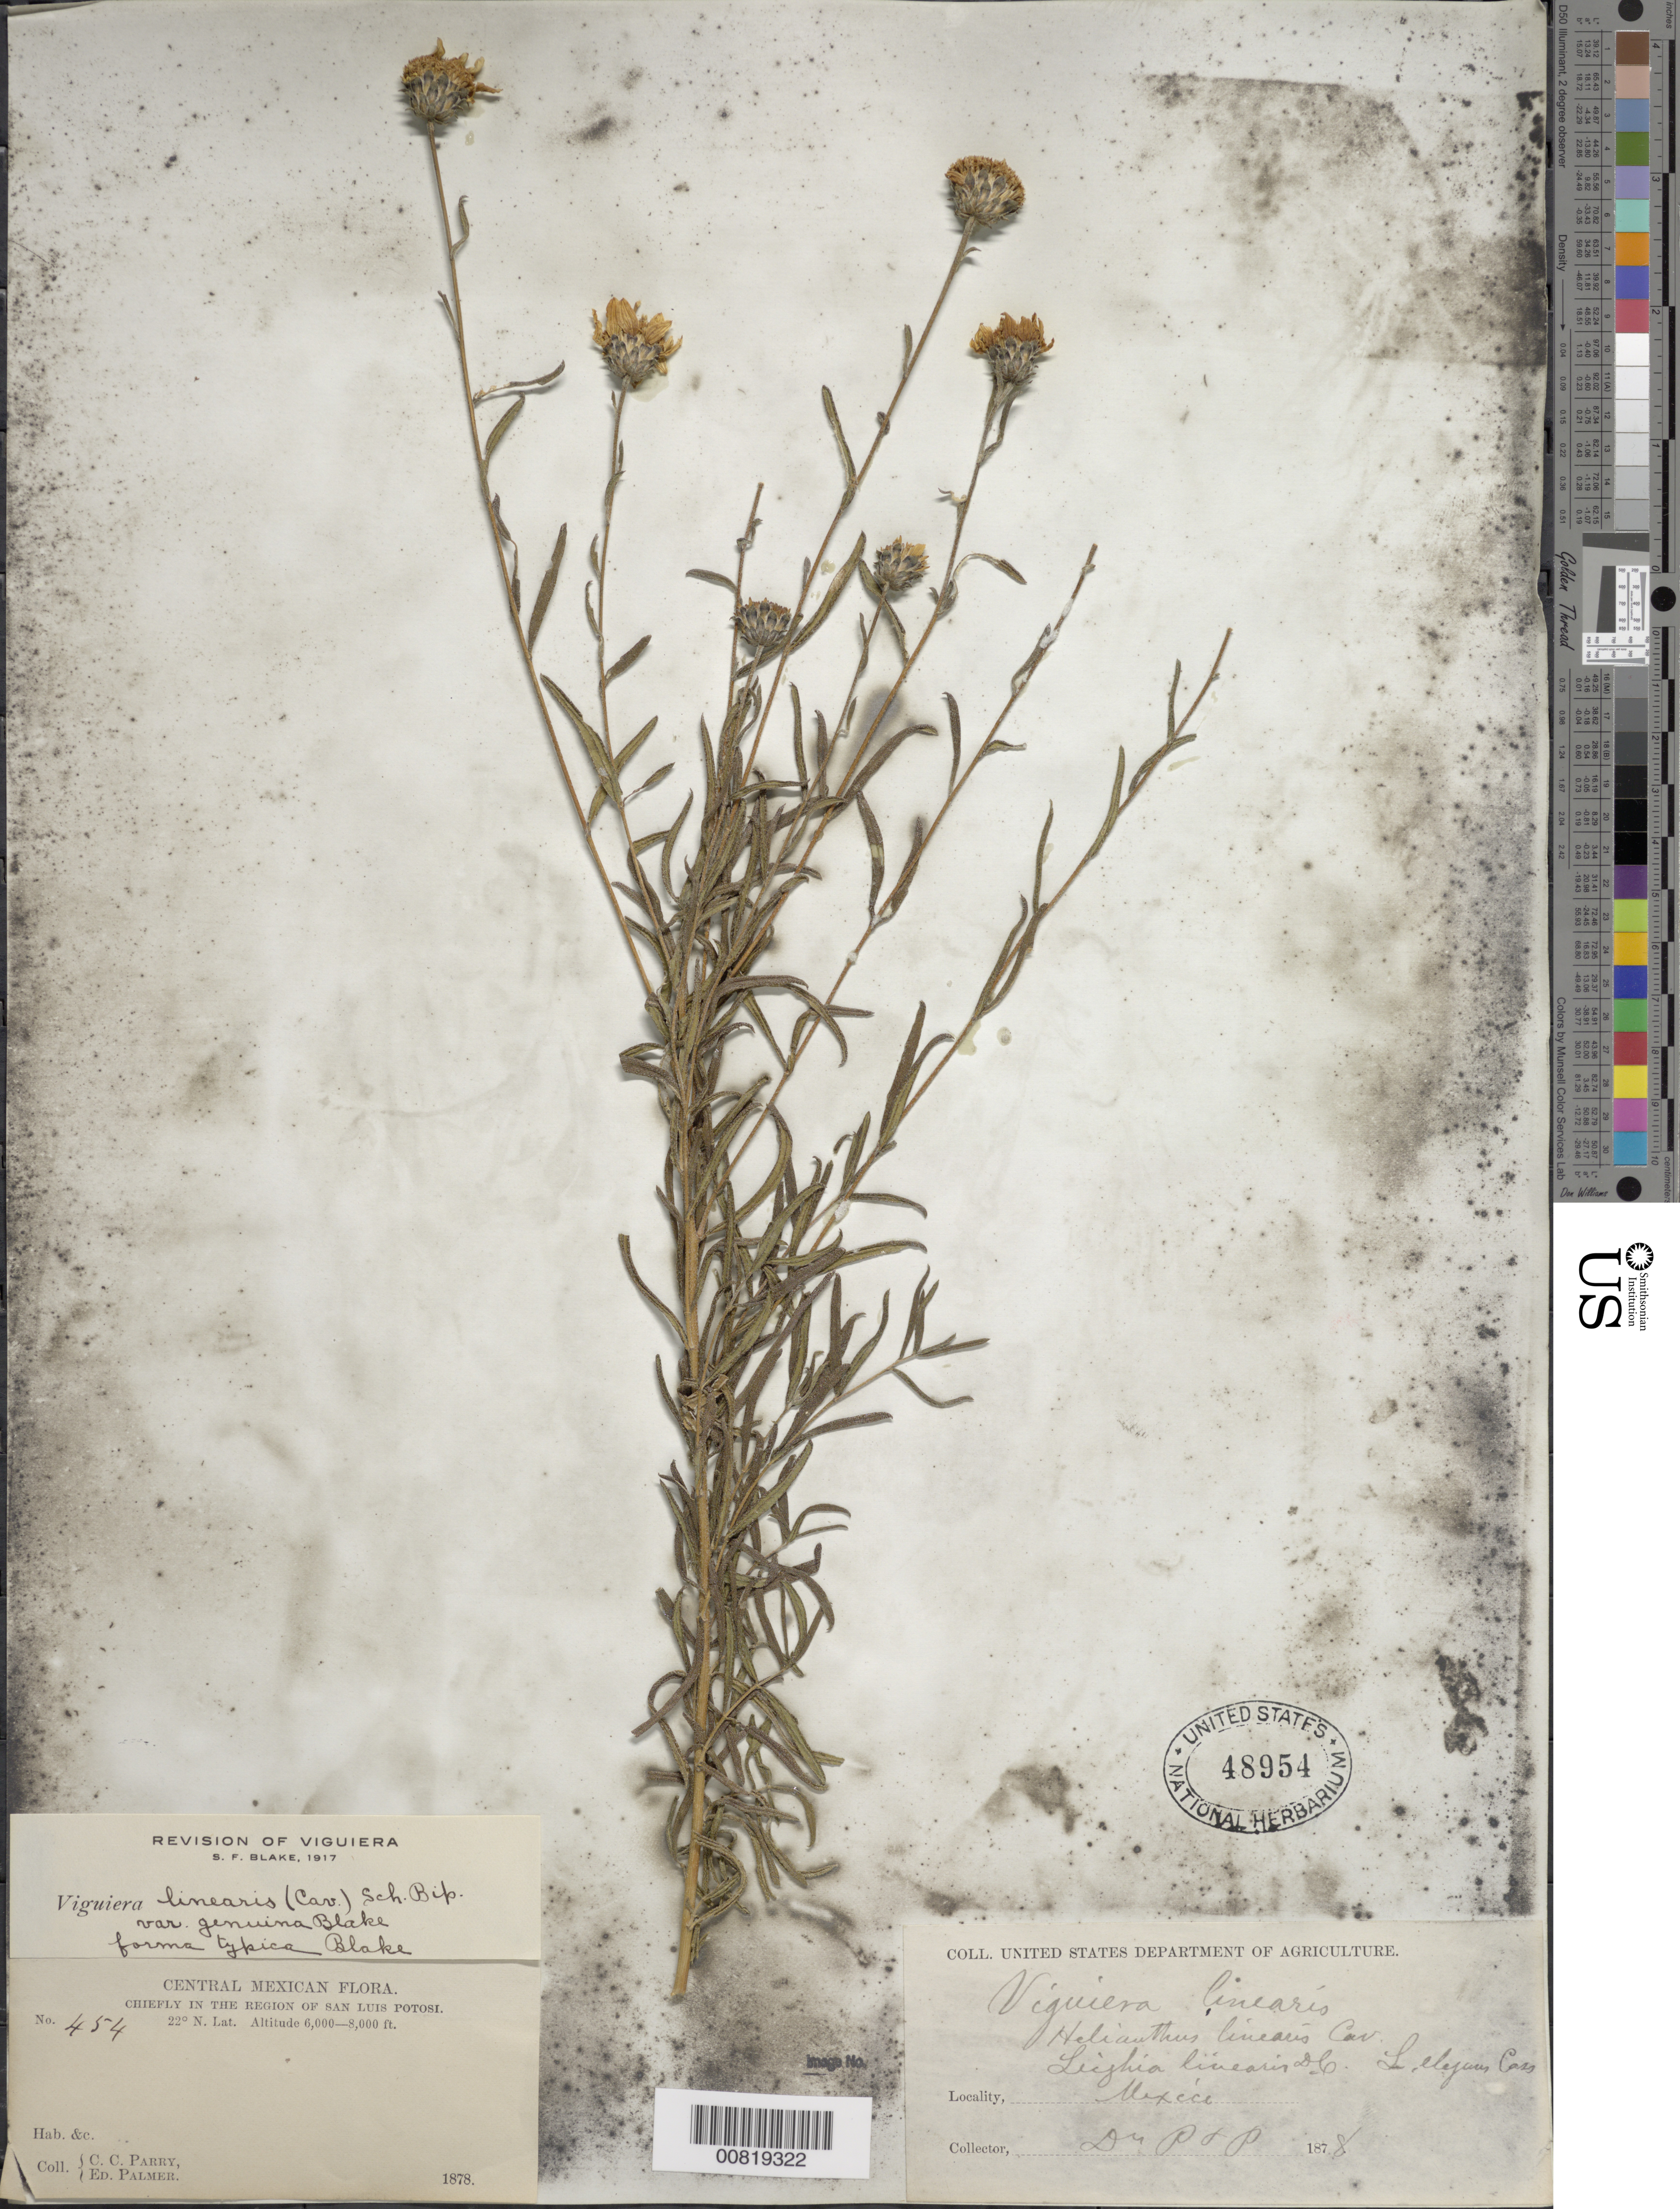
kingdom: Plantae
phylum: Tracheophyta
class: Magnoliopsida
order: Asterales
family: Asteraceae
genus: Viguiera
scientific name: Viguiera linearis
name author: (Cav.) Sch. Bip.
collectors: C. C. Parry & E. Palmer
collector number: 454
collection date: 1878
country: Mexico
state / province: San Luis Potosí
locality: Central Mexican, Cheifly in the Region of San Luis Potosi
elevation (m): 1829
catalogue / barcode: US 48954